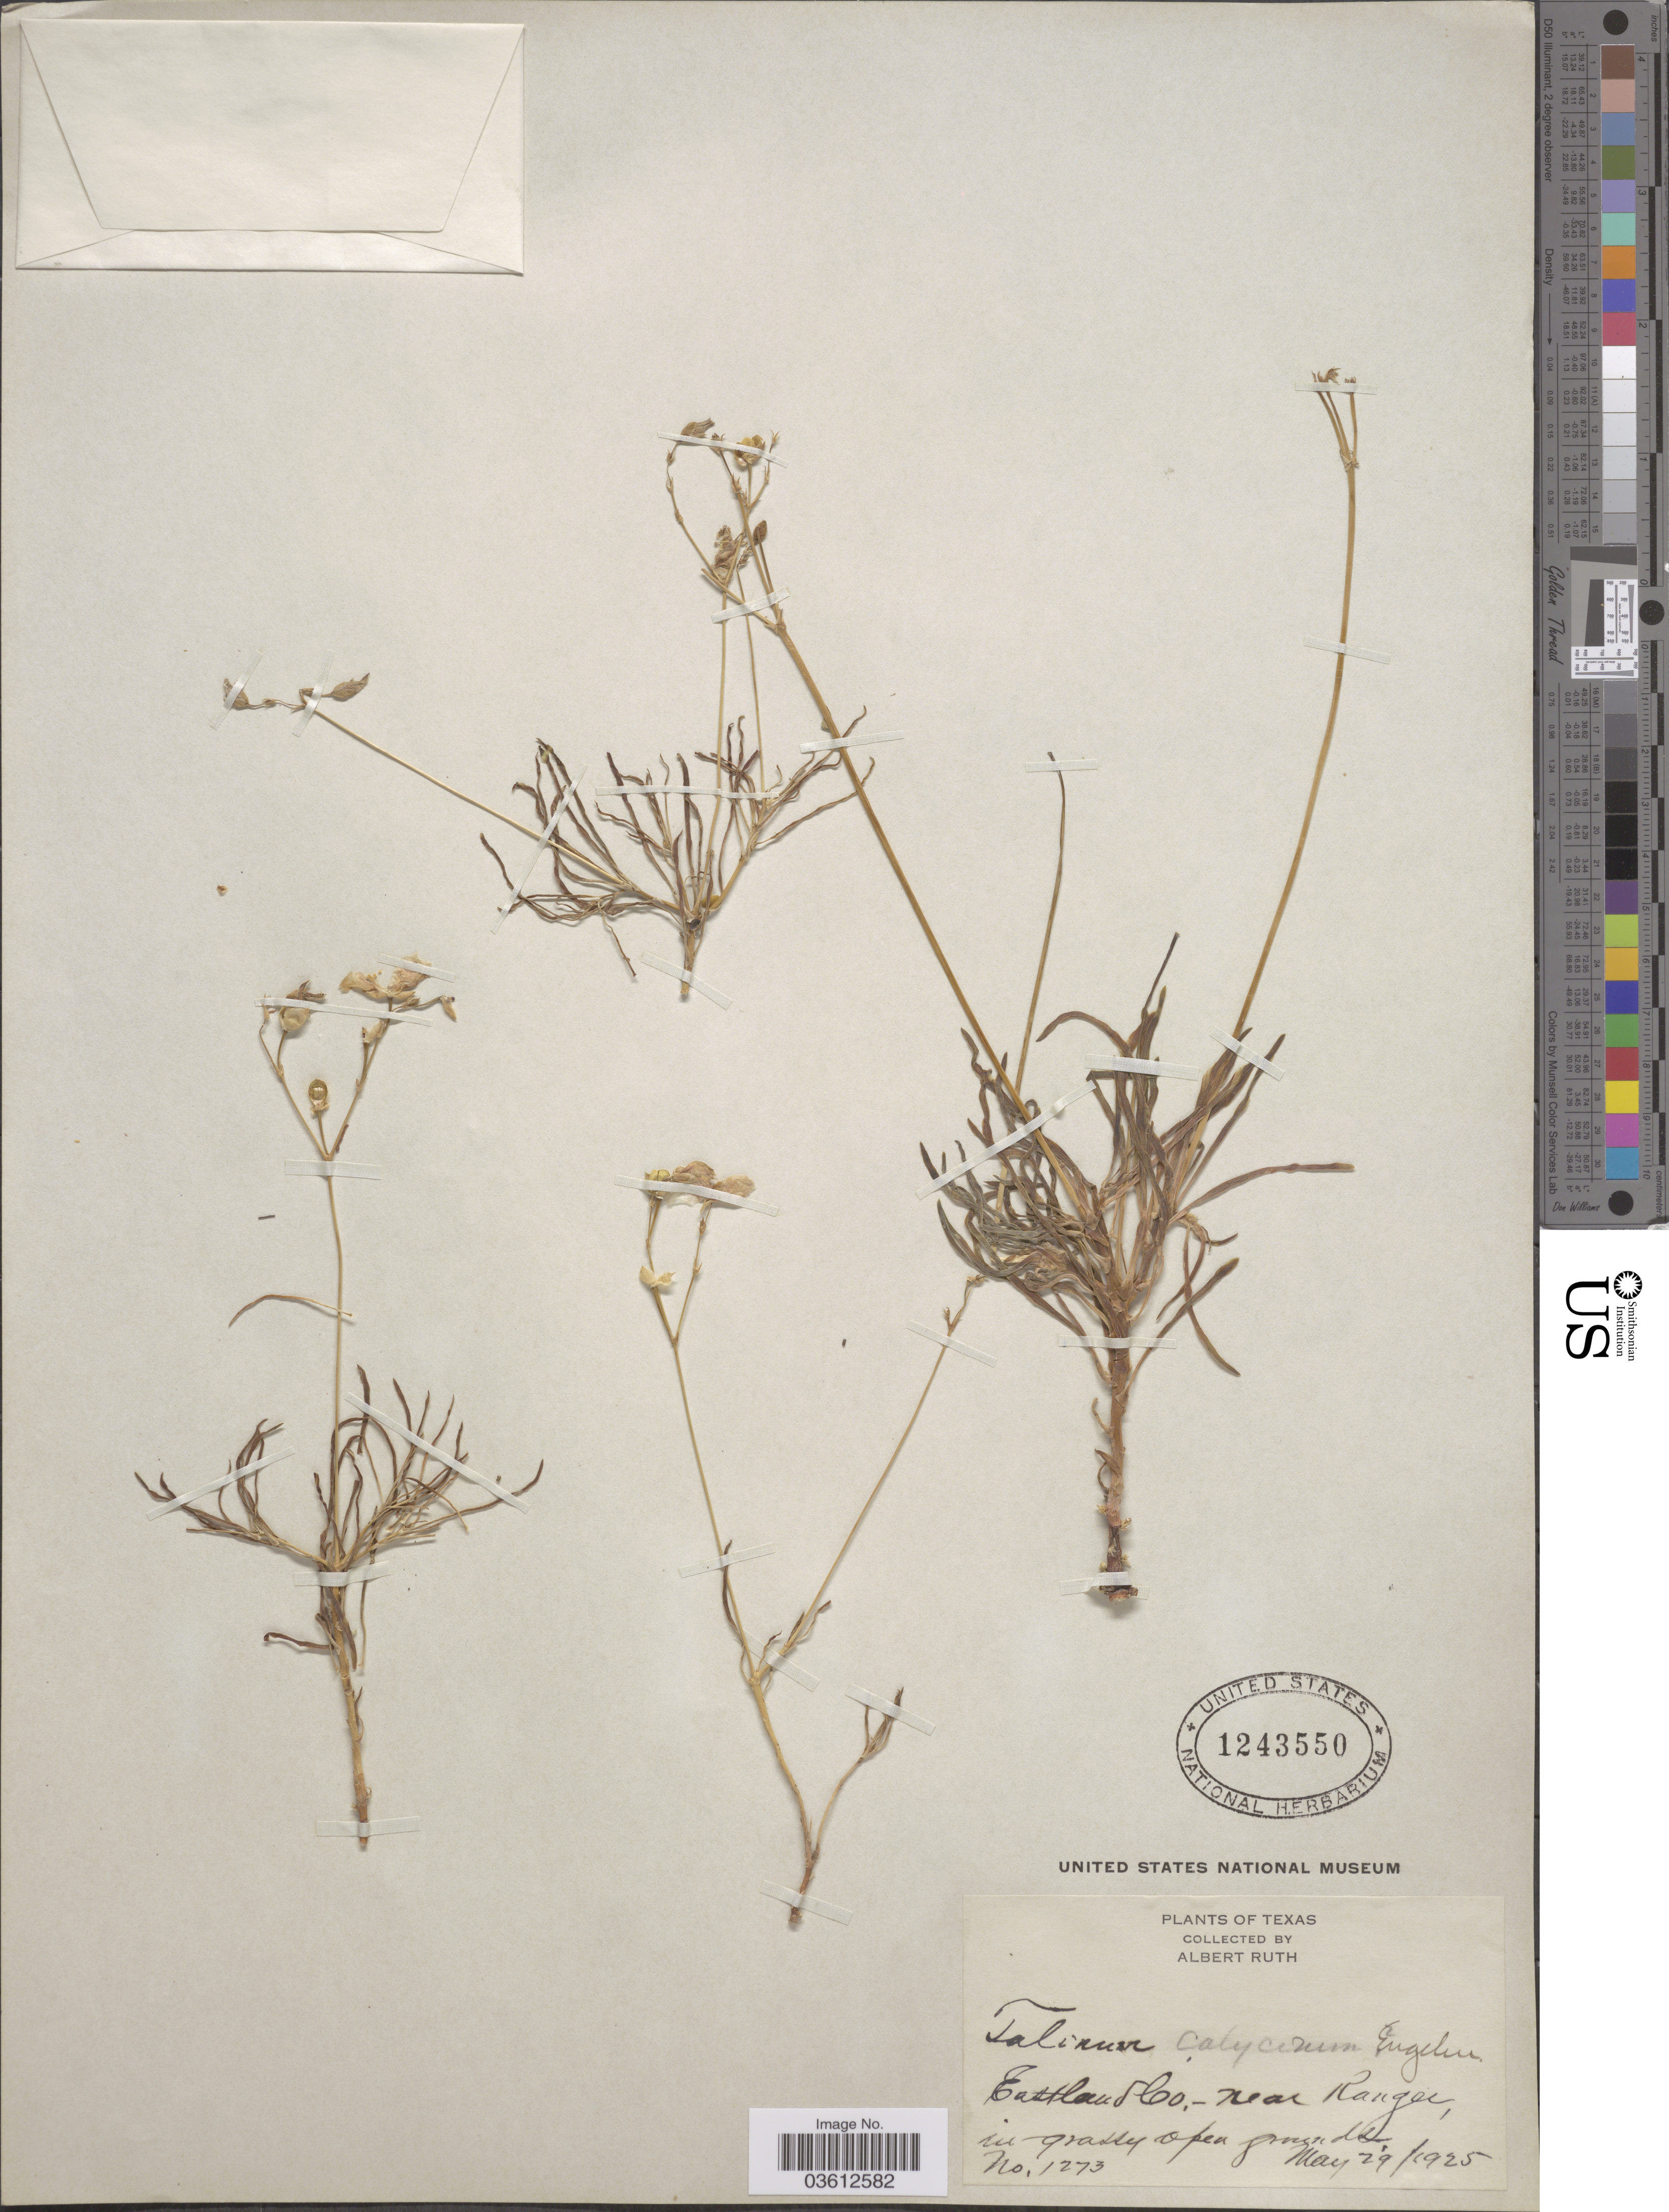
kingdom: Plantae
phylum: Tracheophyta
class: Magnoliopsida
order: Caryophyllales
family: Talinaceae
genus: Talinum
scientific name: Talinum calycinum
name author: Engelm.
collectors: A. Ruth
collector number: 1273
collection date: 1925-05-29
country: United States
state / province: Texas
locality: Eastland Co,- near Ranger.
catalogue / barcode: US 1243550